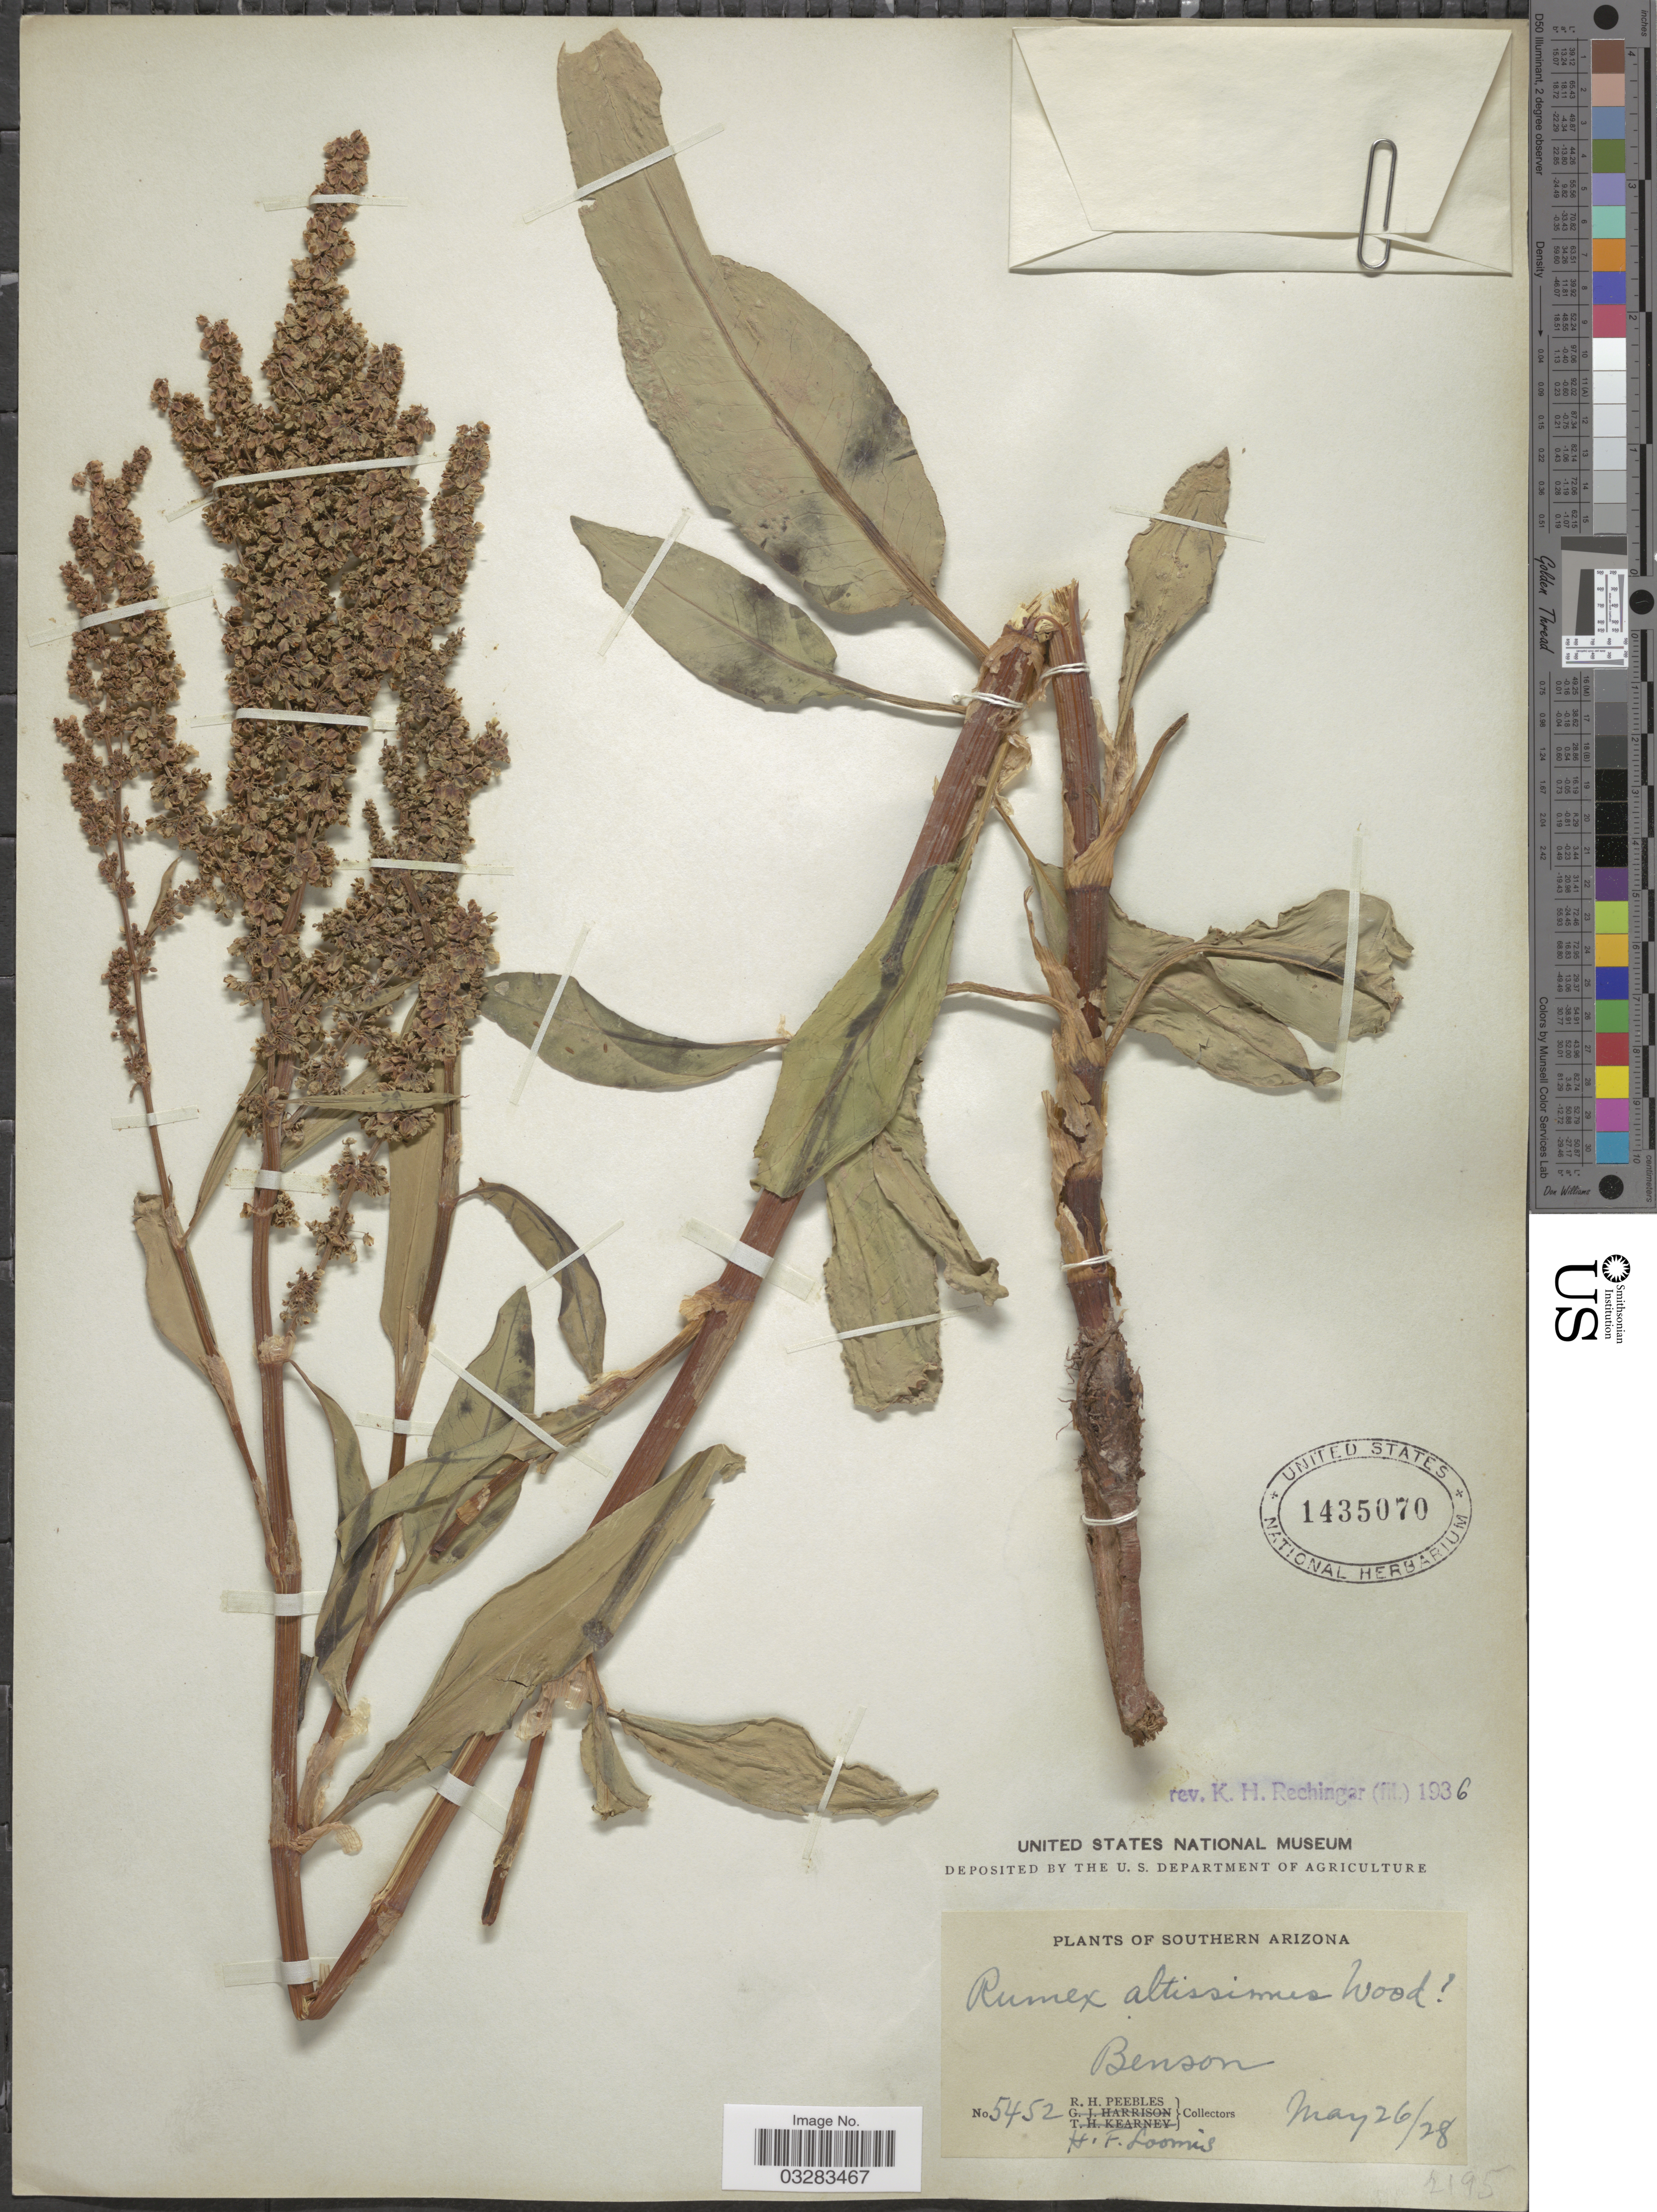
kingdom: Plantae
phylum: Tracheophyta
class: Magnoliopsida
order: Caryophyllales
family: Polygonaceae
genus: Rumex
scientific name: Rumex altissimus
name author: Alph. Wood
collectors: R. H. Peebles & H. F. Loomis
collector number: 5452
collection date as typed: Transcribed d/m/y: 26/5/28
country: United States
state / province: Arizona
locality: Southern Arizona. Benson.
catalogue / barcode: US 1435070